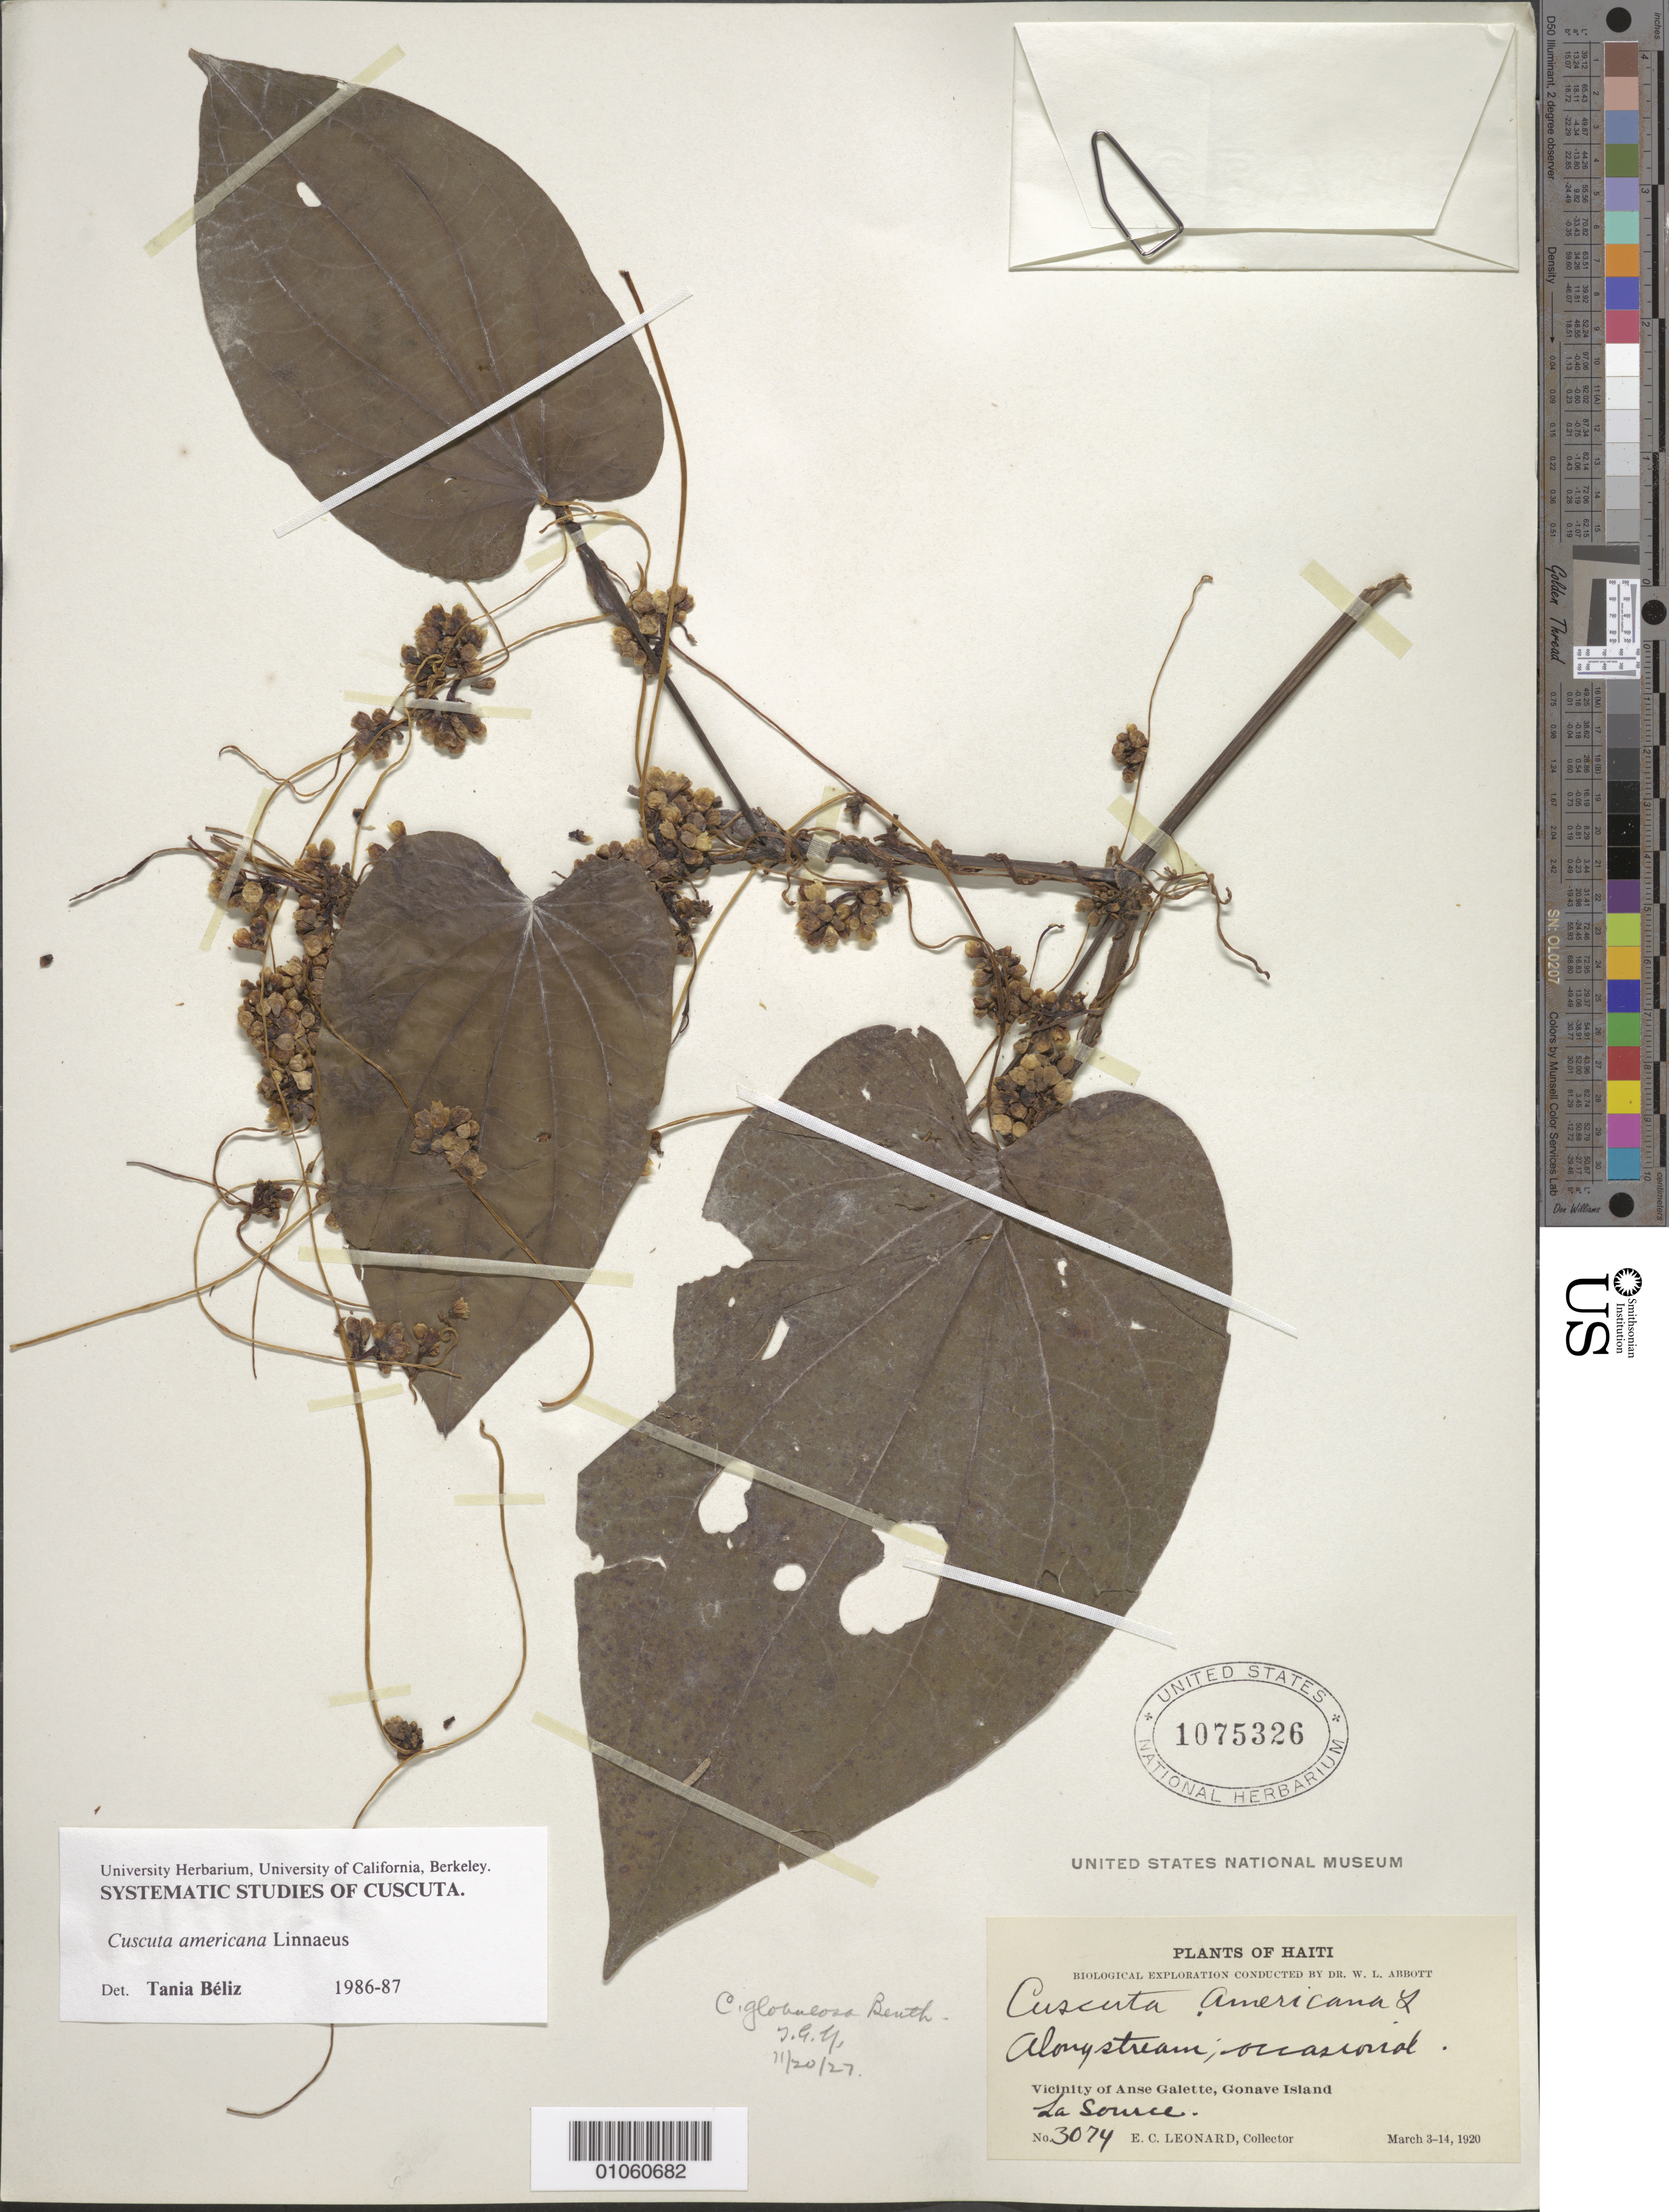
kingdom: Plantae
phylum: Tracheophyta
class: Magnoliopsida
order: Solanales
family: Convolvulaceae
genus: Cuscuta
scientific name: Cuscuta americana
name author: L.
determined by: Béliz, T.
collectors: E. C. Leonard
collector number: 3074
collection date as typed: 03 Mar 1920 to 14 Mar 1920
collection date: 1920-03-03/1920-03-14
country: Haiti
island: Gonave I.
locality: Gonave Island, vicinity of Anse Galette, La Source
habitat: Along stream, occasional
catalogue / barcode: US 1075326